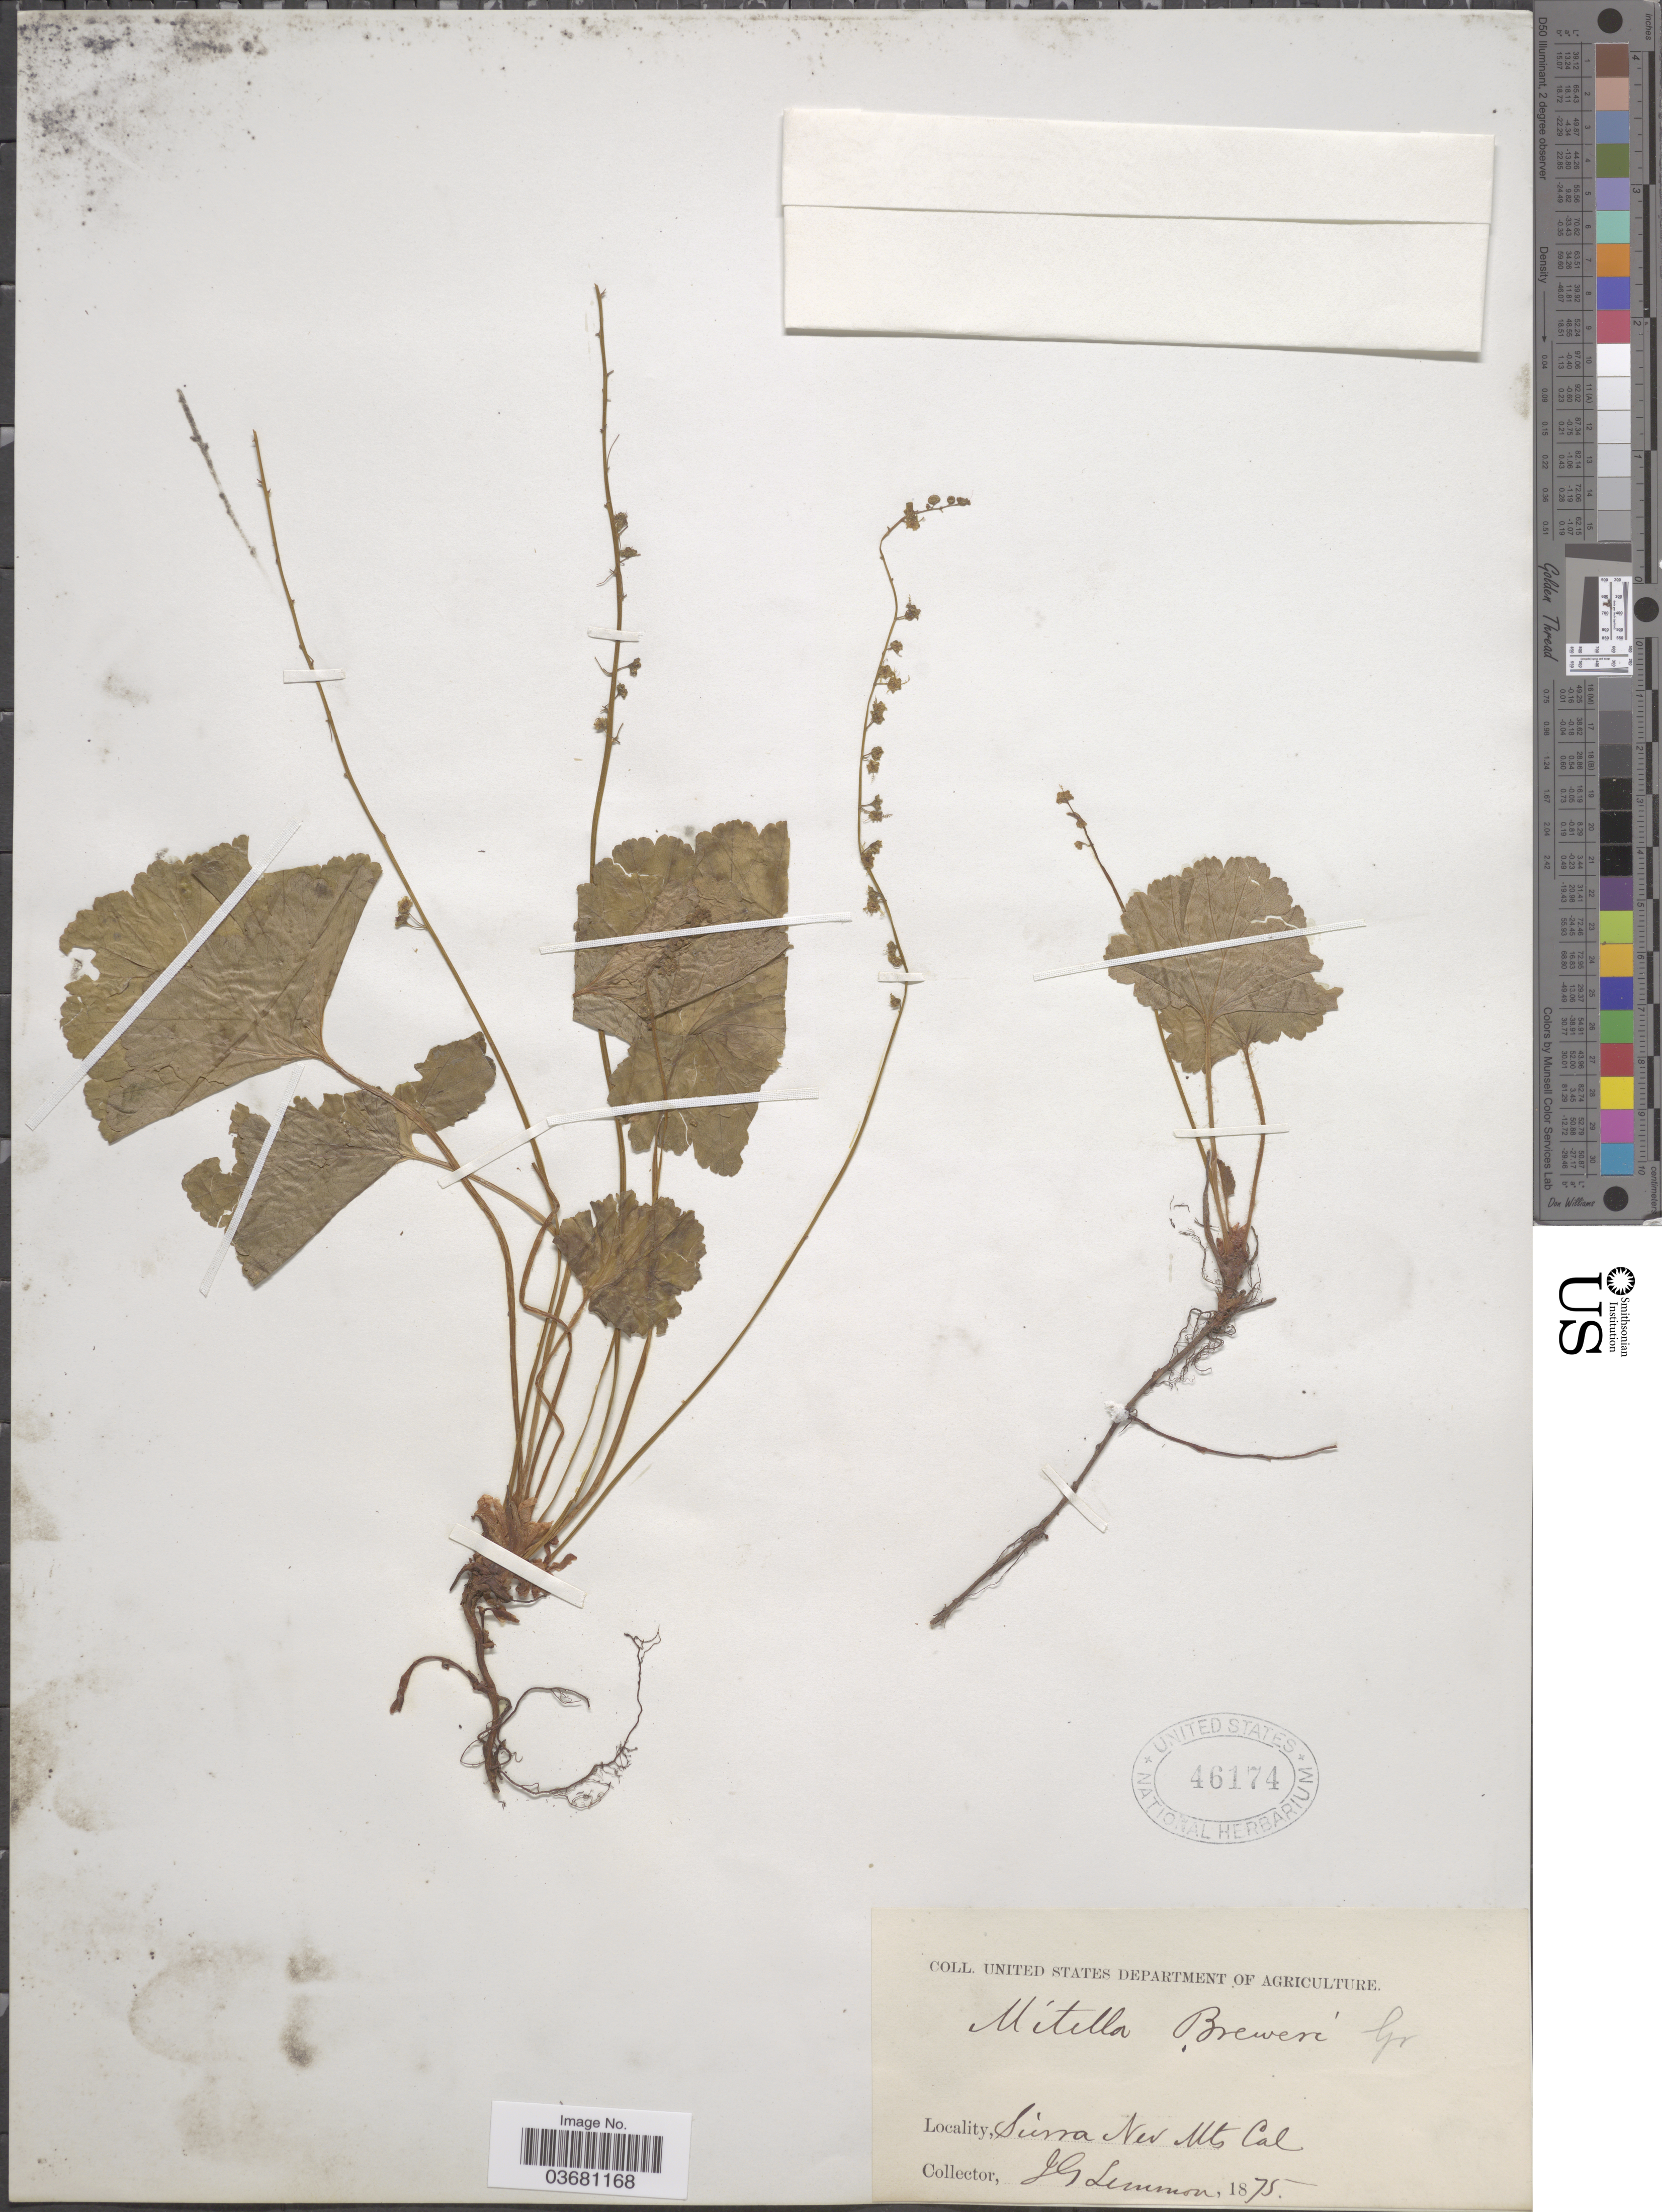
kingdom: Plantae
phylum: Tracheophyta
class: Magnoliopsida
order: Saxifragales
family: Saxifragaceae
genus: Mitella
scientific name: Mitella breweri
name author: A. Gray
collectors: J. Lemmon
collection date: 1875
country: United States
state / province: California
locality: Sierra Nev Mts.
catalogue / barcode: US 46174